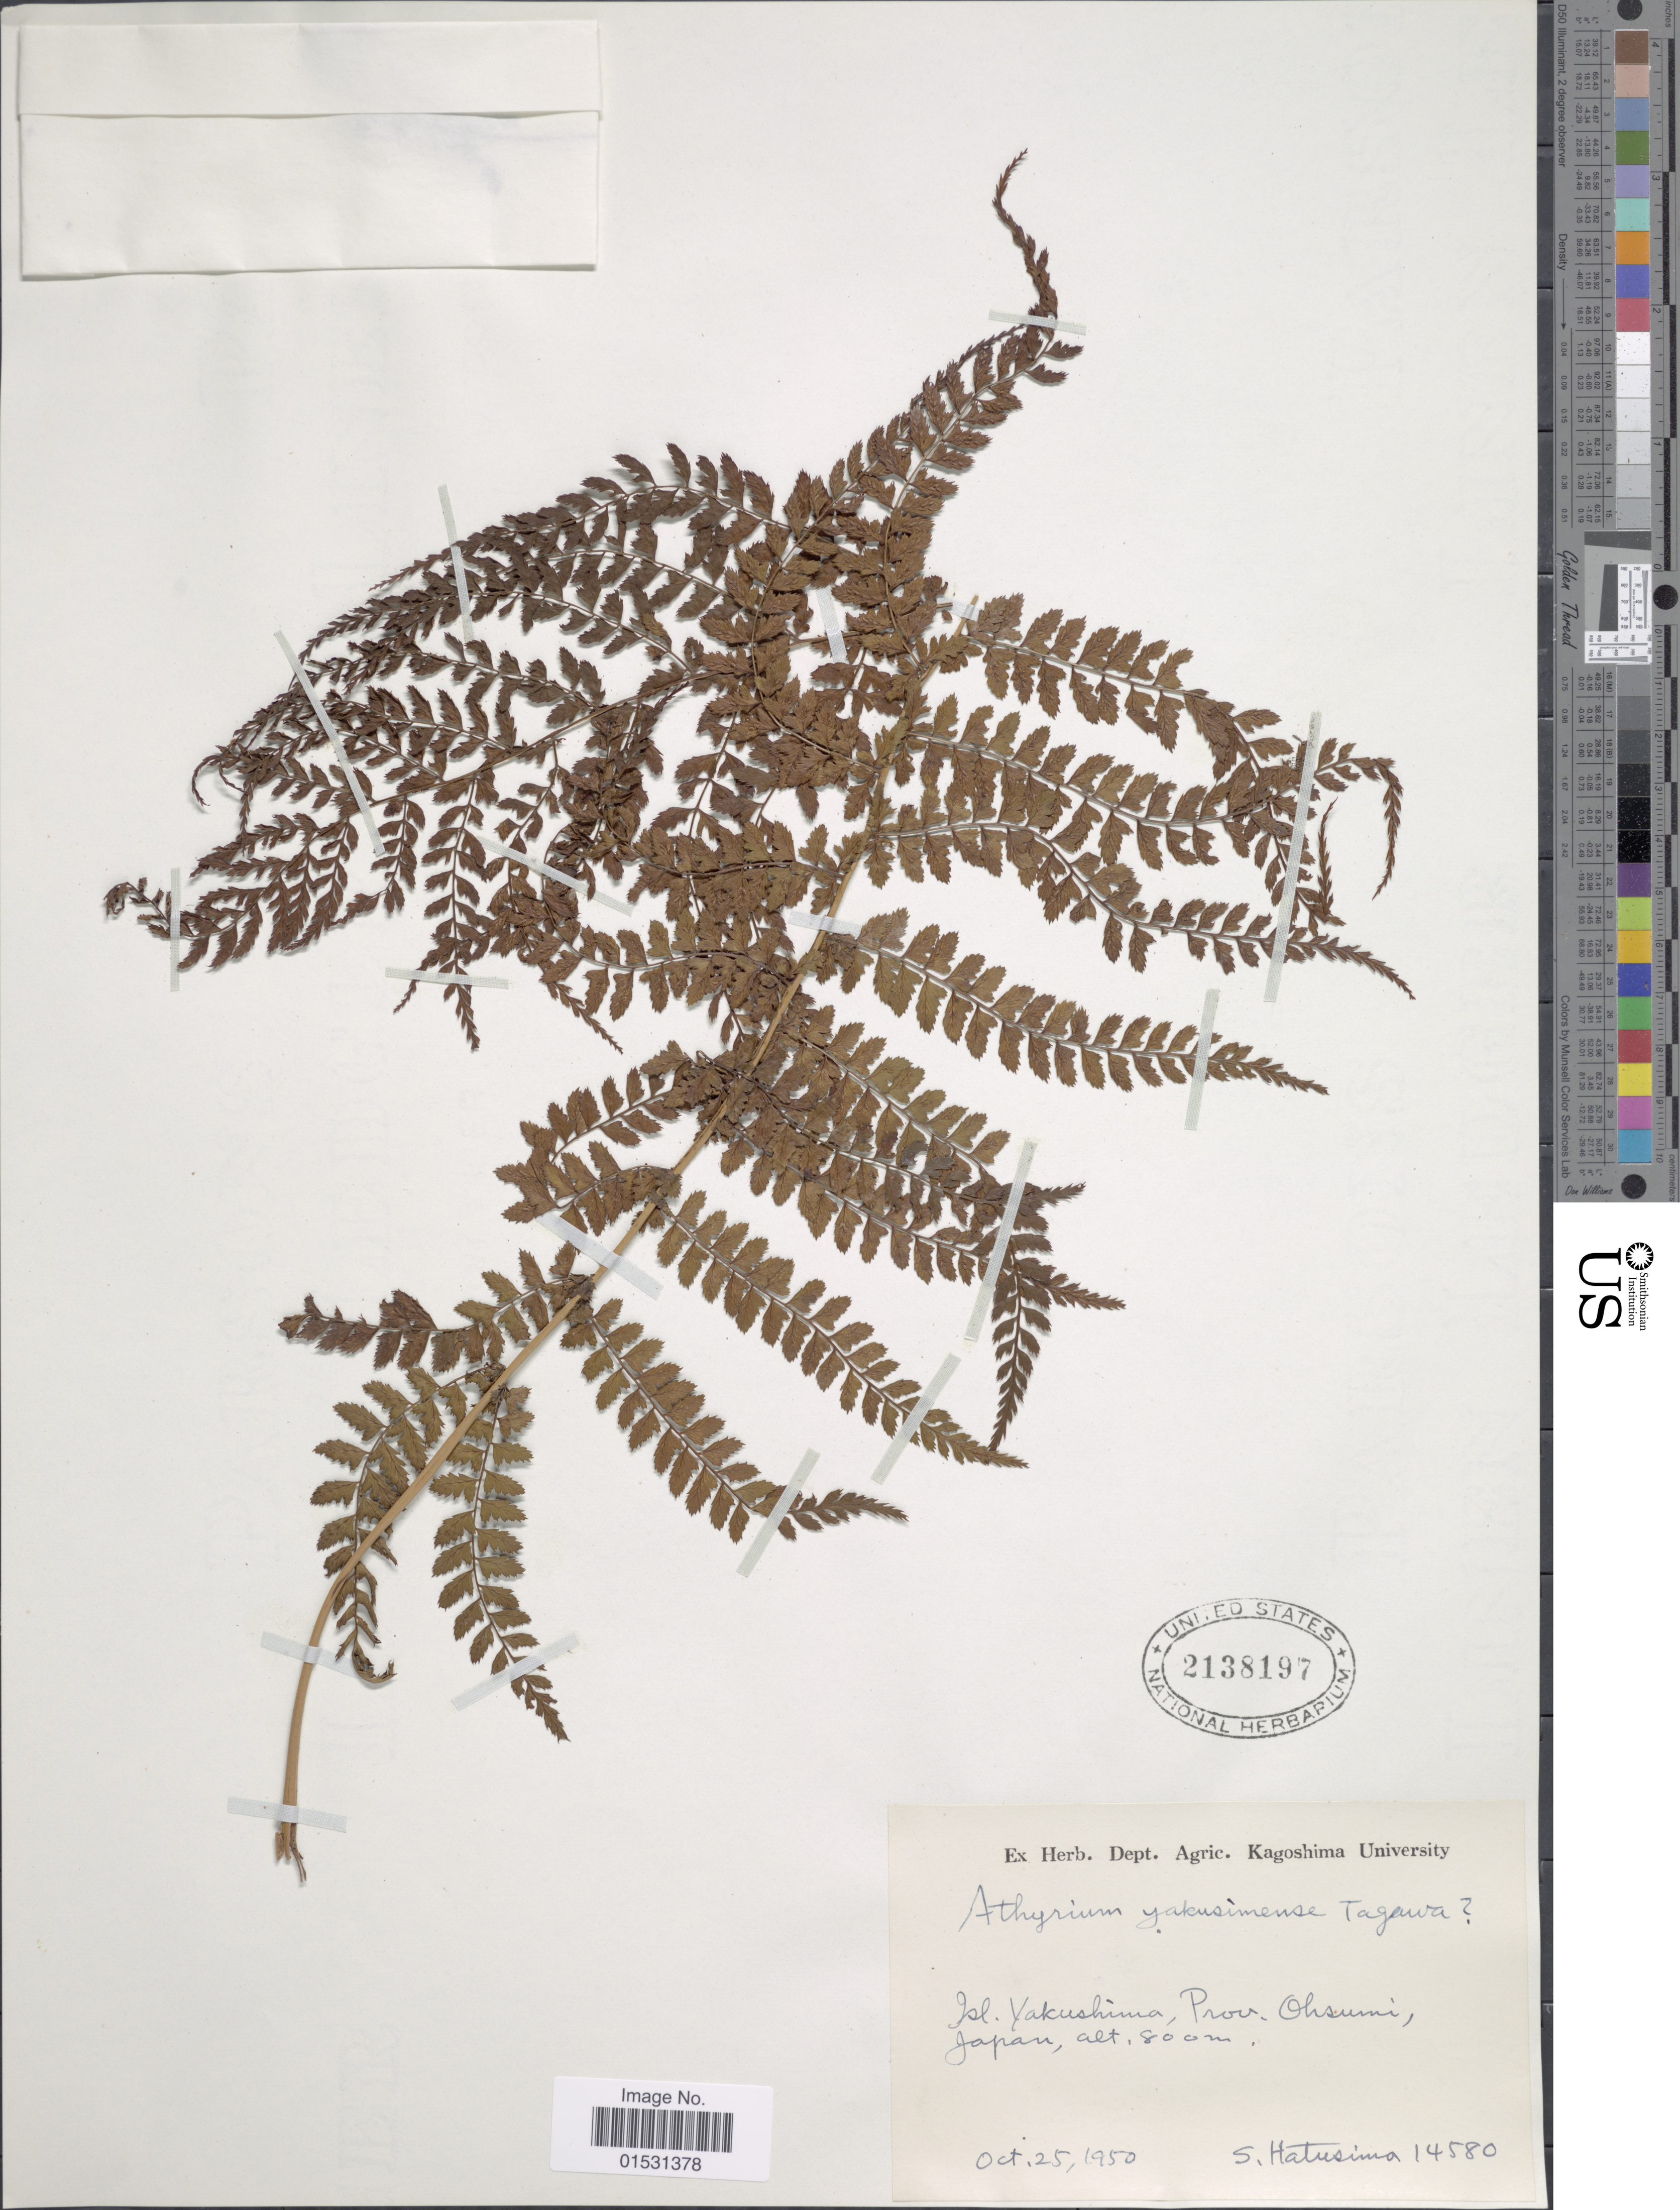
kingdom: Plantae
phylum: Tracheophyta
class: Polypodiopsida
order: Polypodiales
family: Athyriaceae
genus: Athyrium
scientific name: Athyrium yakusimense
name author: Tagawa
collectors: S. Hatusima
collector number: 14580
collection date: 1950-10-25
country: Japan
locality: Isl. Yakushima, Prov. Ohsumi.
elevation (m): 800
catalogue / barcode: US 2138197